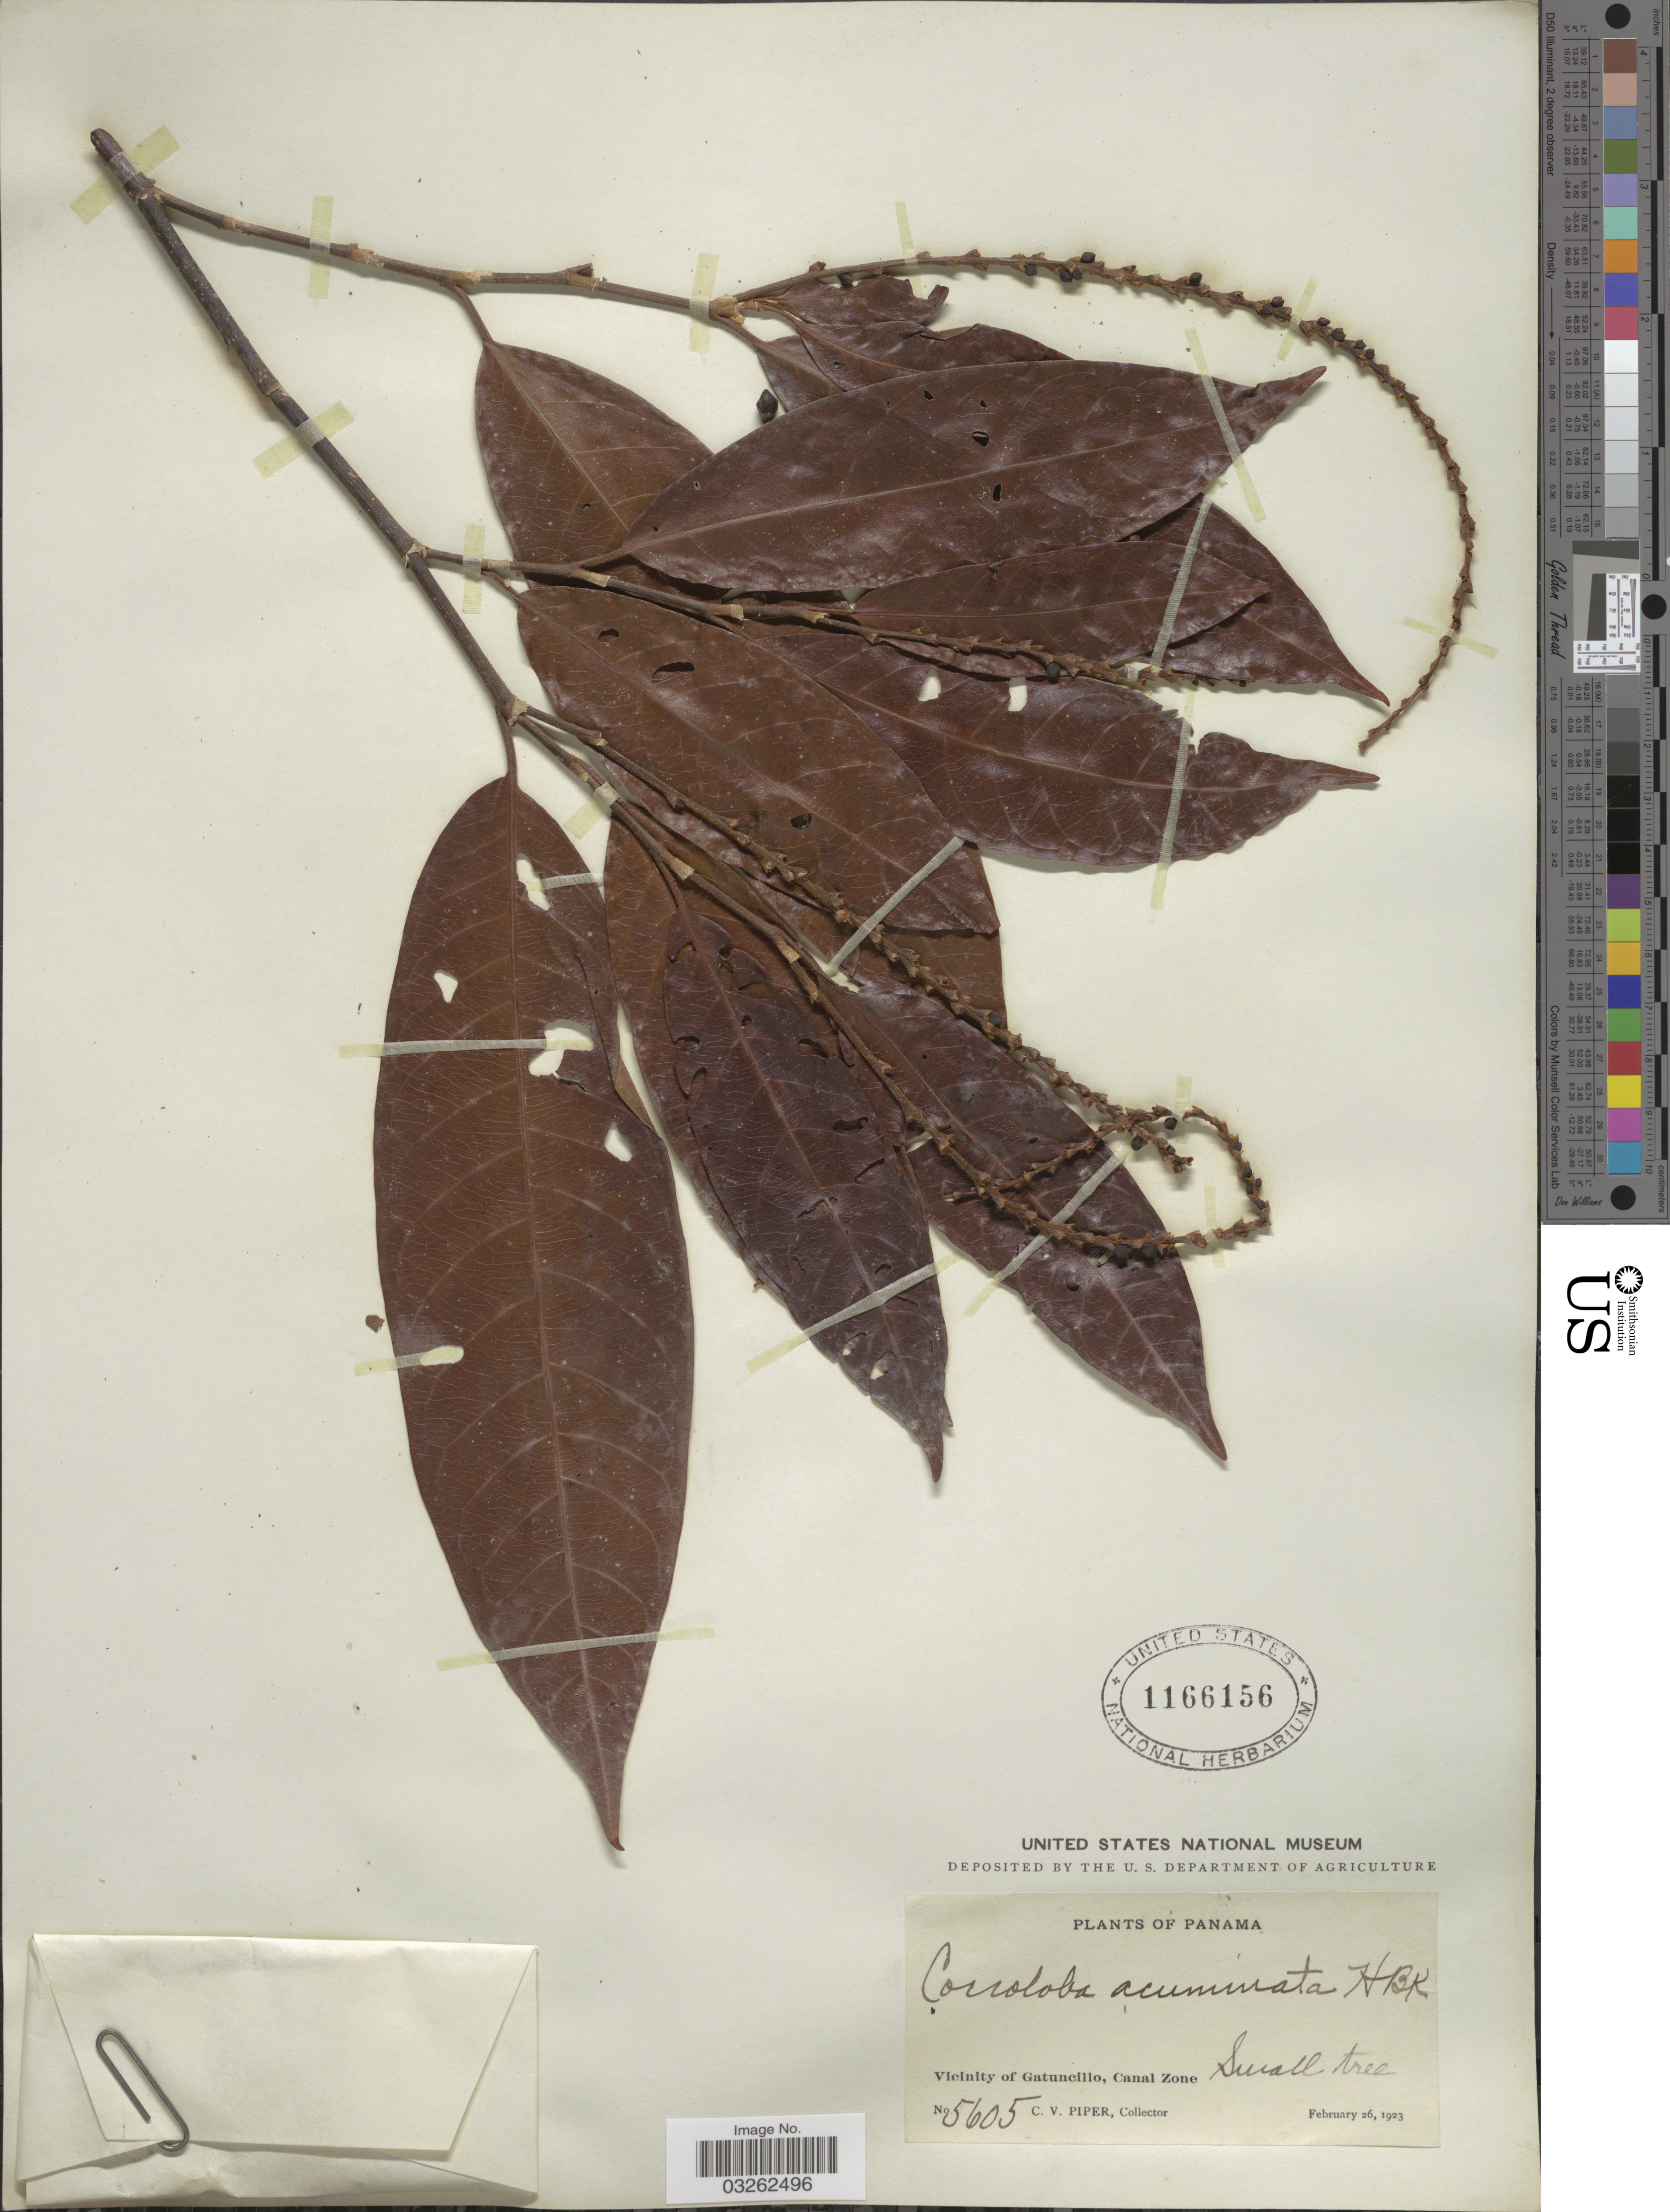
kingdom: Plantae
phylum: Tracheophyta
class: Magnoliopsida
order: Caryophyllales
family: Polygonaceae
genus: Coccoloba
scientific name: Coccoloba acuminata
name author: Kunth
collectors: C. V. Piper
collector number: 5605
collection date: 1923-02-26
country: Panama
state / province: Colón / Panamá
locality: Vicinity of Gatuncillo, Canal Zone.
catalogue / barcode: US 1166156